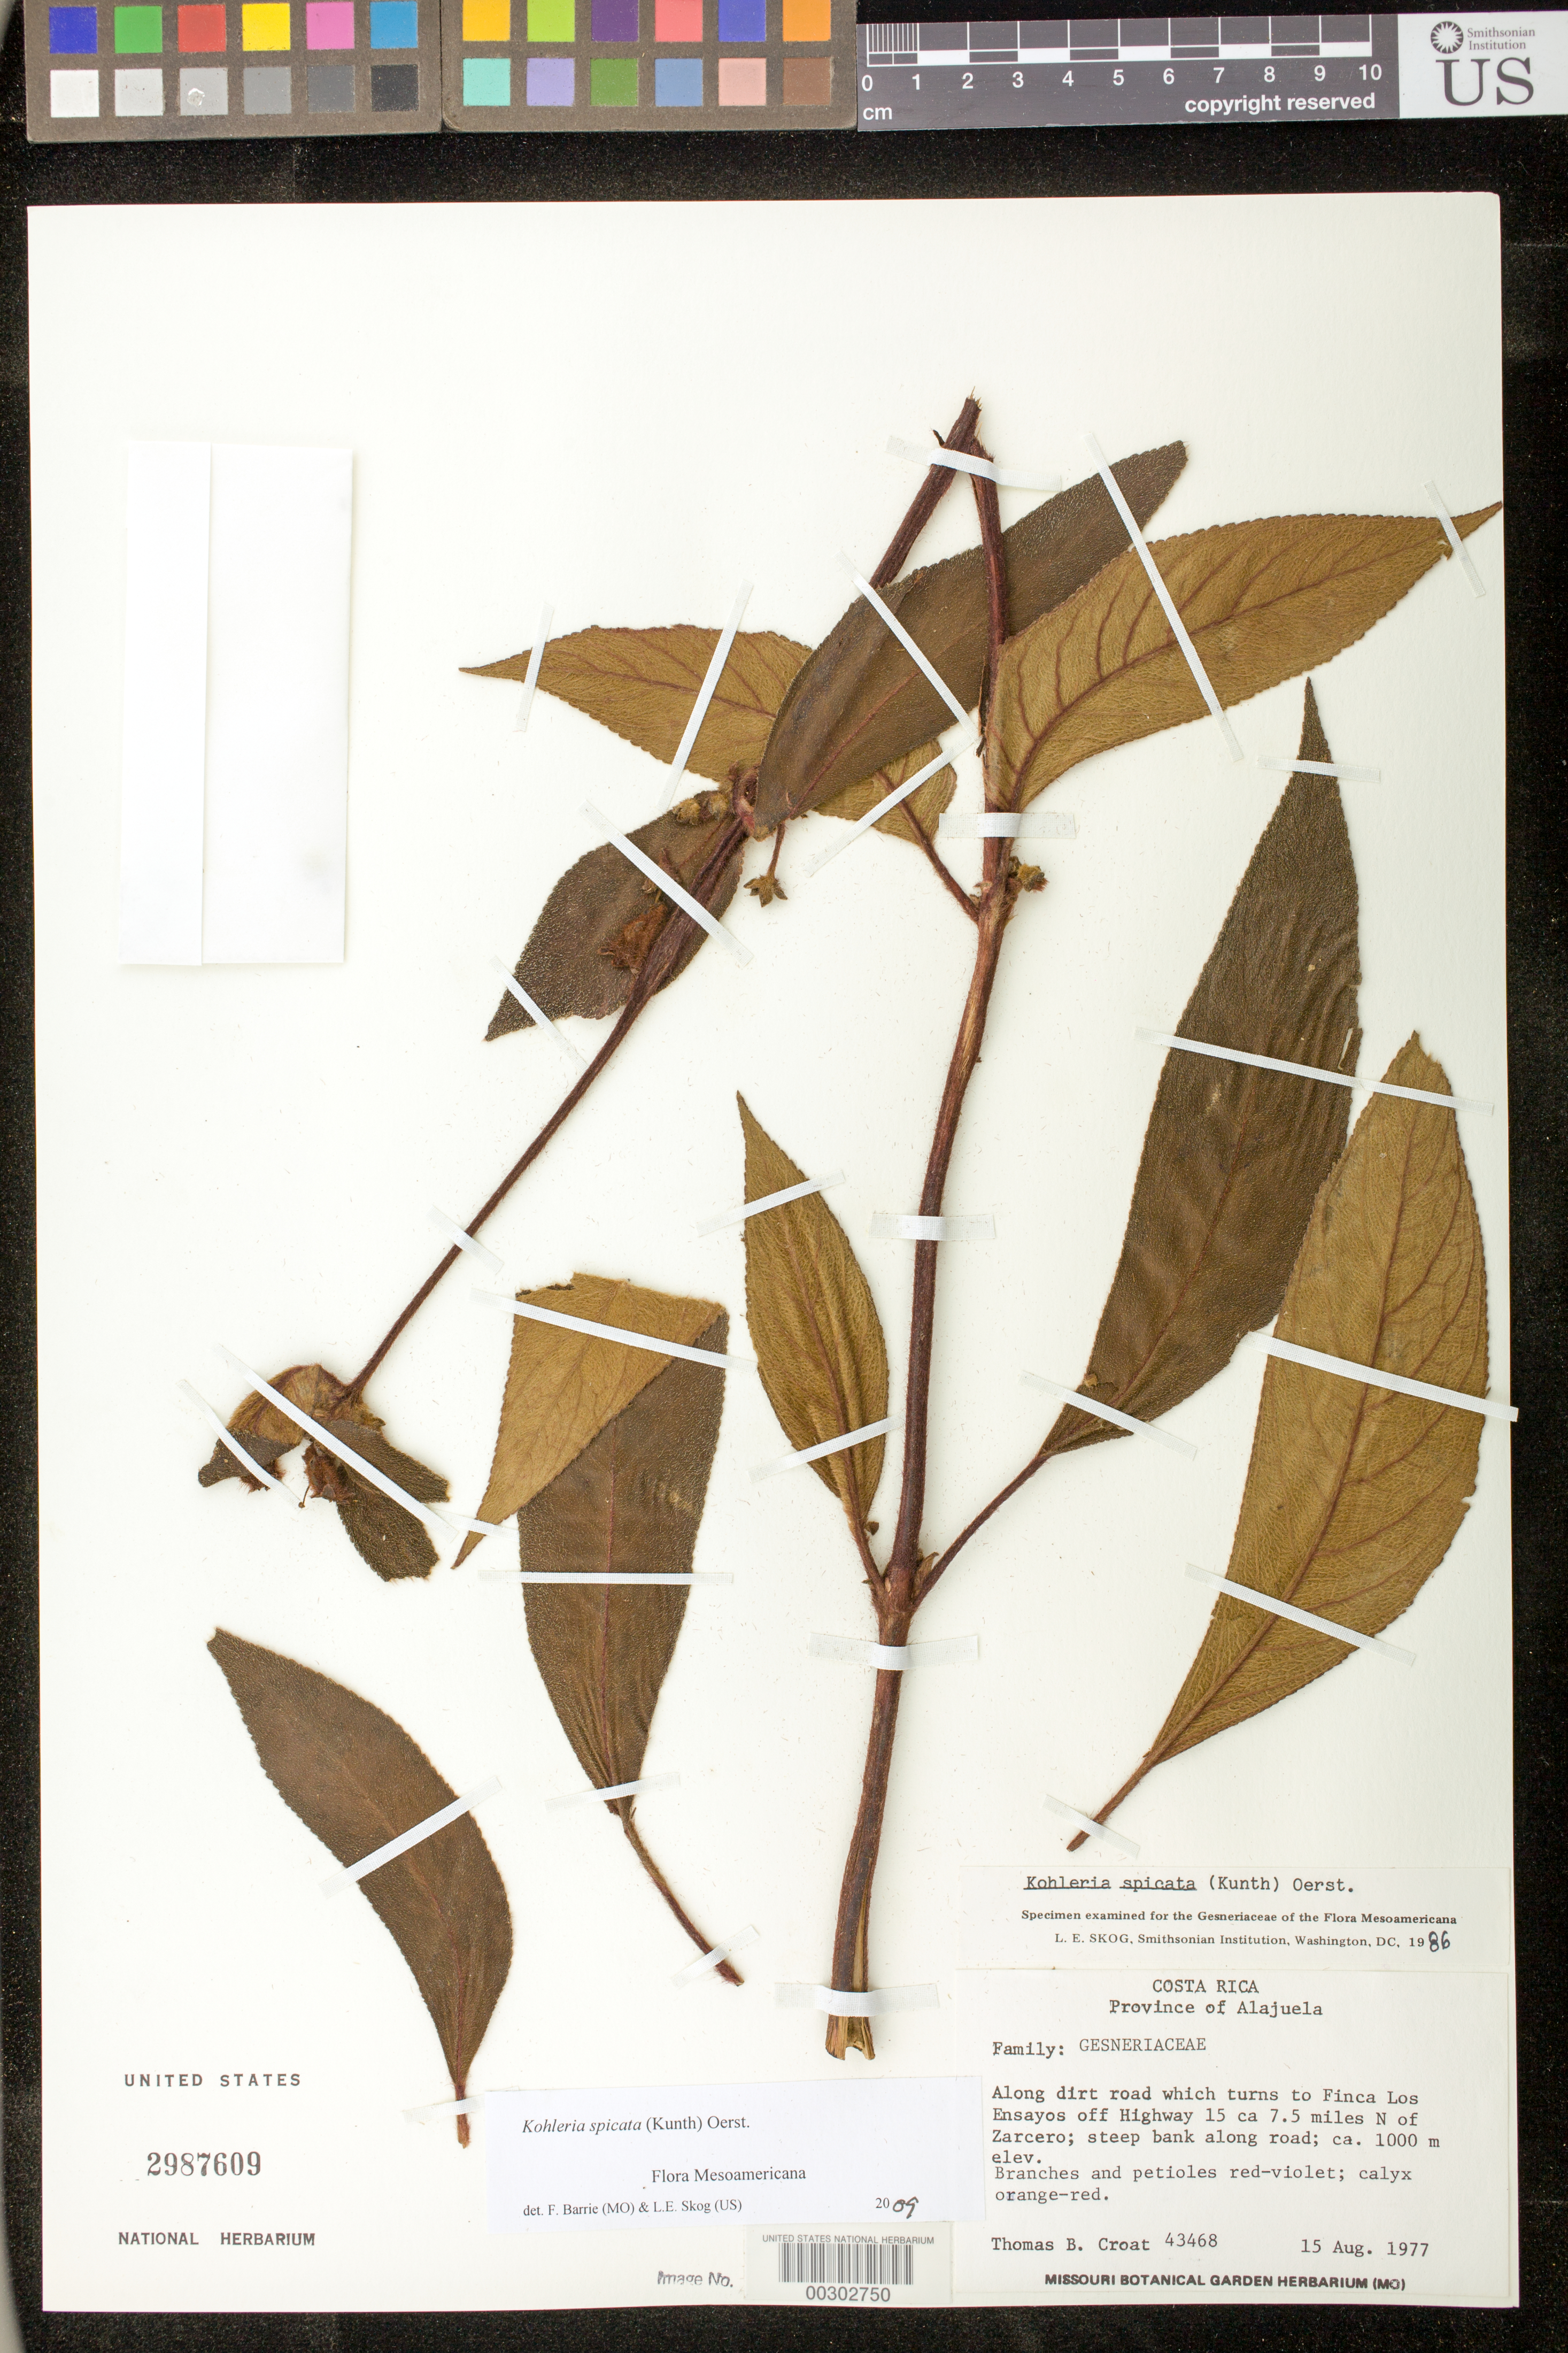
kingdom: Plantae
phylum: Tracheophyta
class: Magnoliopsida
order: Lamiales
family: Gesneriaceae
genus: Kohleria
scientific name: Kohleria spicata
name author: (Kunth) Oerst.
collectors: T. B. Croat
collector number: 43468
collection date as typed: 15 Aug 1977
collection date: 1977-08-15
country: Costa Rica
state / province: Alajuela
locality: Along dirt road which turns to Finca los Ensayos off highway 15 ca 7.5 mi N of Zarcero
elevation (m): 1000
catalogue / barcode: US 2987609